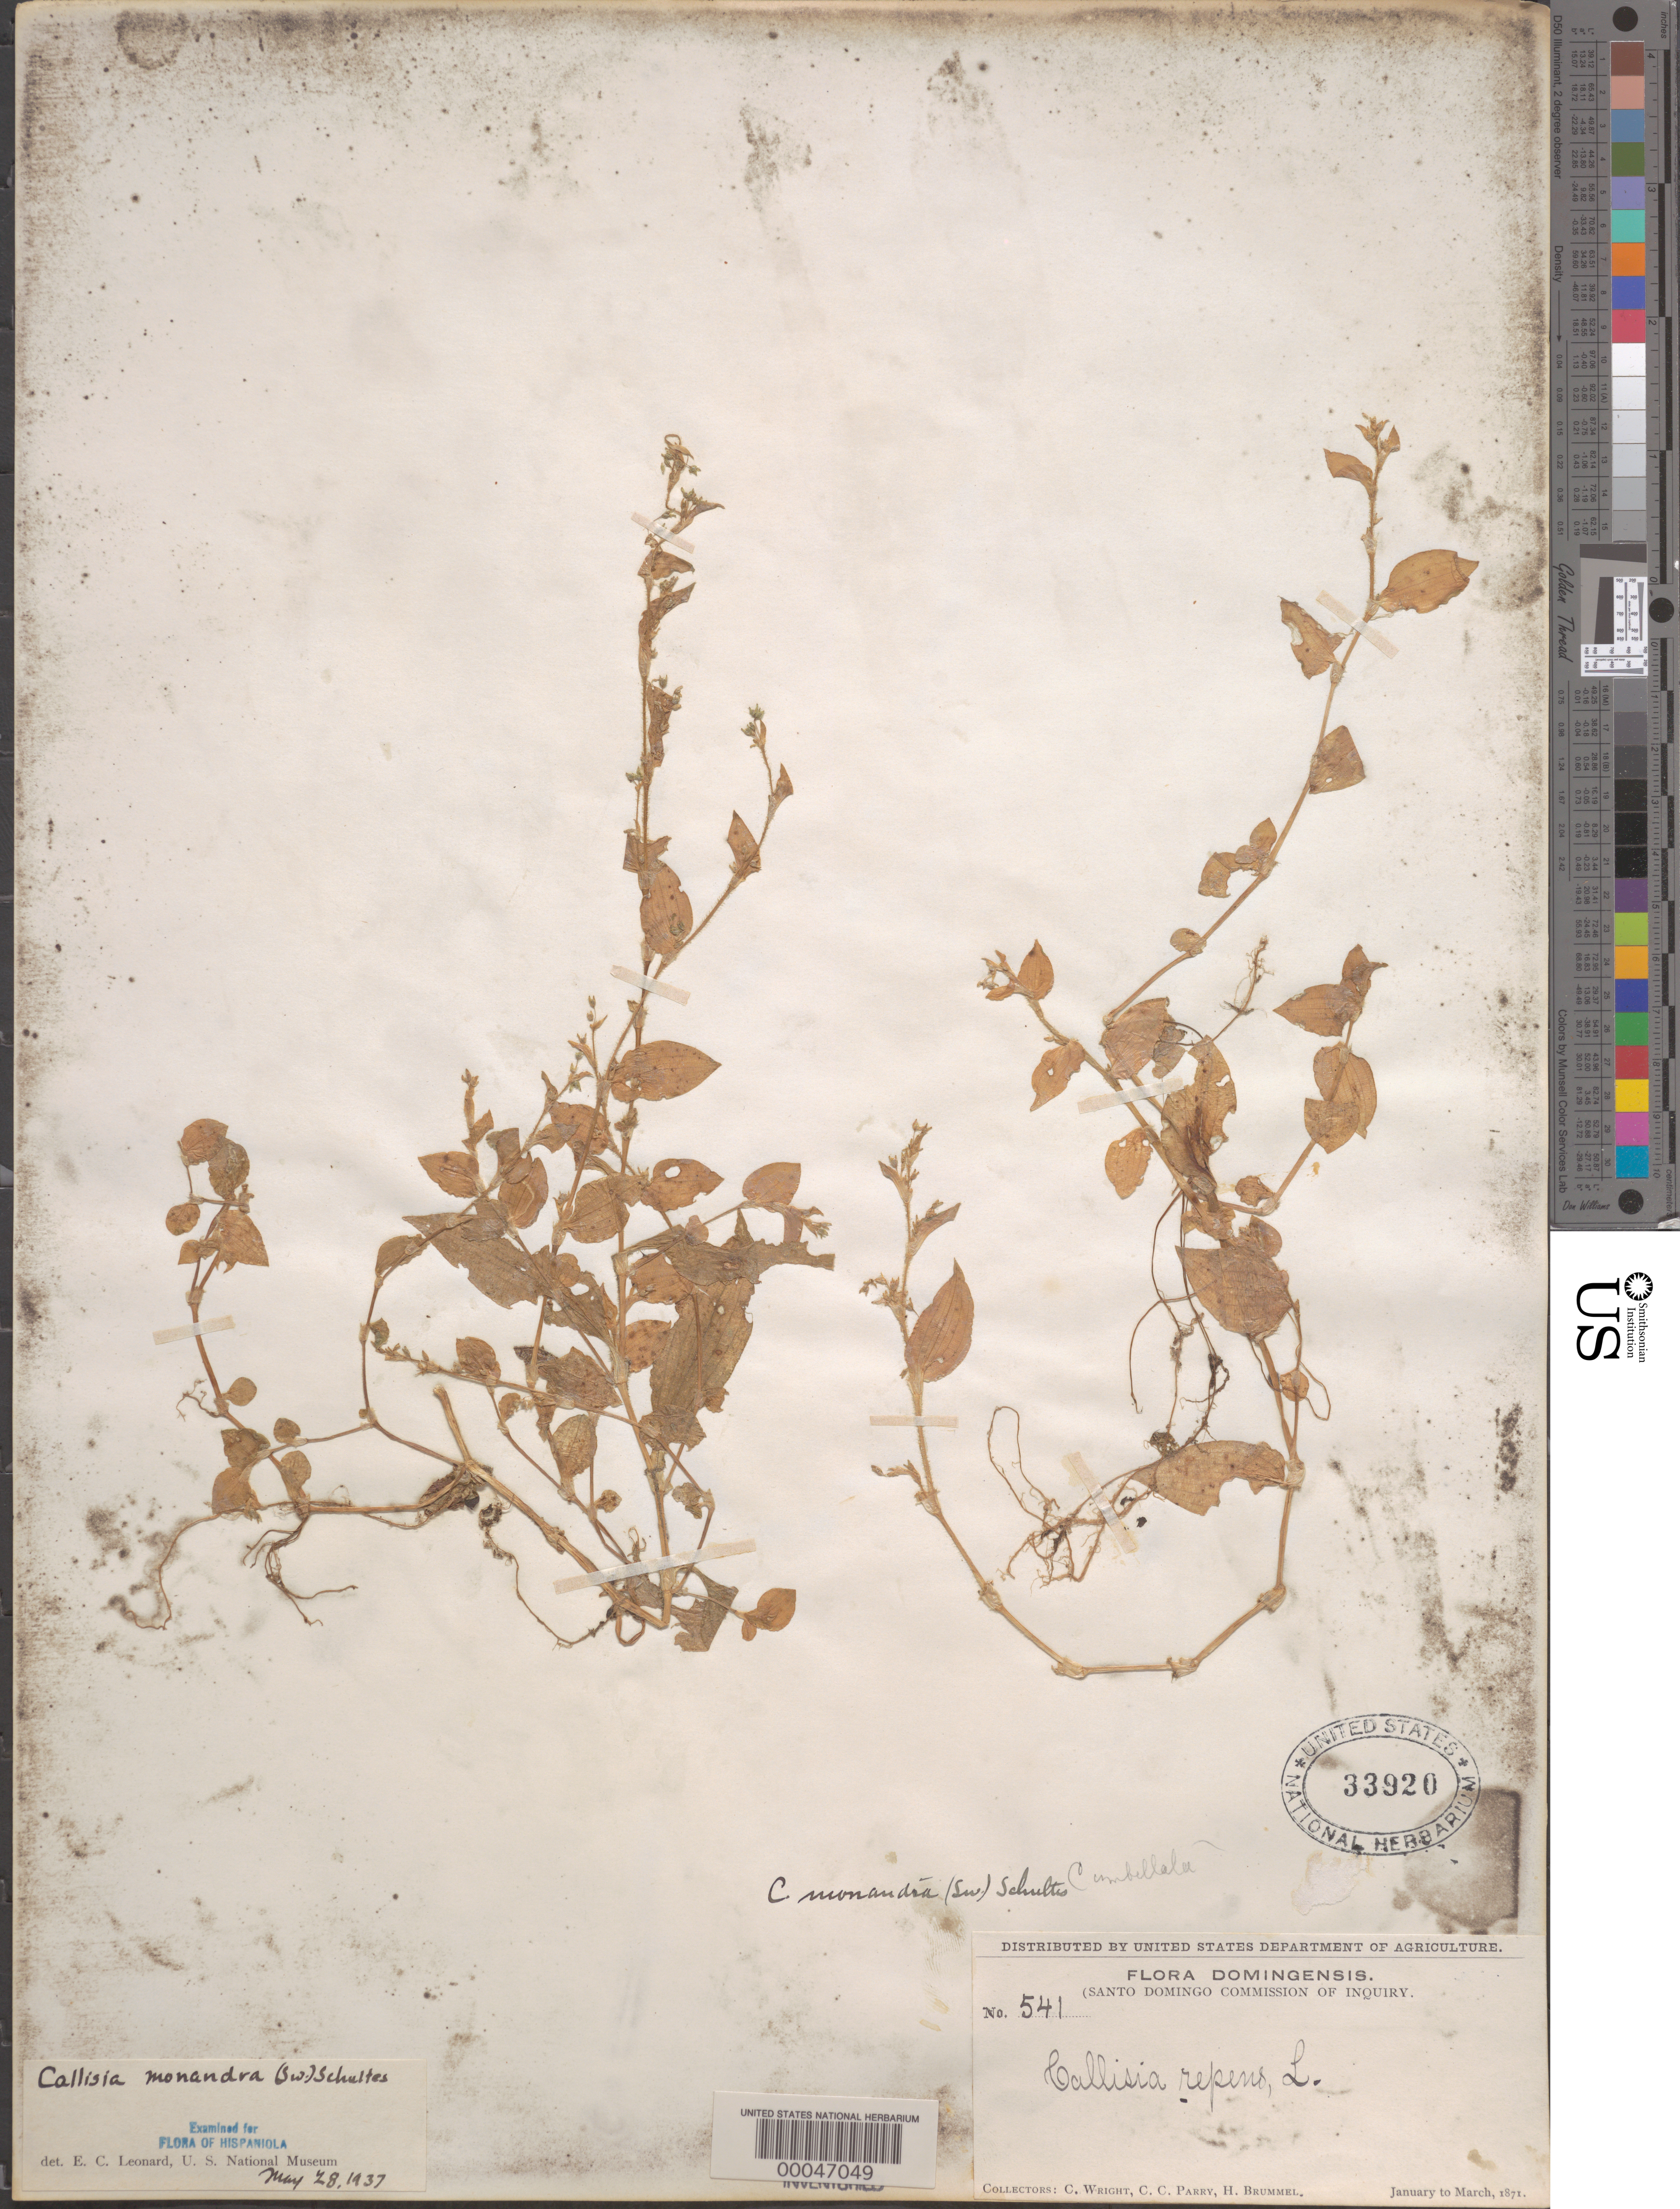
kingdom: Plantae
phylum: Tracheophyta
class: Liliopsida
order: Commelinales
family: Commelinaceae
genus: Callisia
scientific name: Callisia monandra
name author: (Sw.) Schult. & Schult. f.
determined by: Leonard, Emery C., (US)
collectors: C. Wright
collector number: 541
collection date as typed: Jan 1871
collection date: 1871-01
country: Dominican Republic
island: Hispaniola Island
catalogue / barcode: US 33920